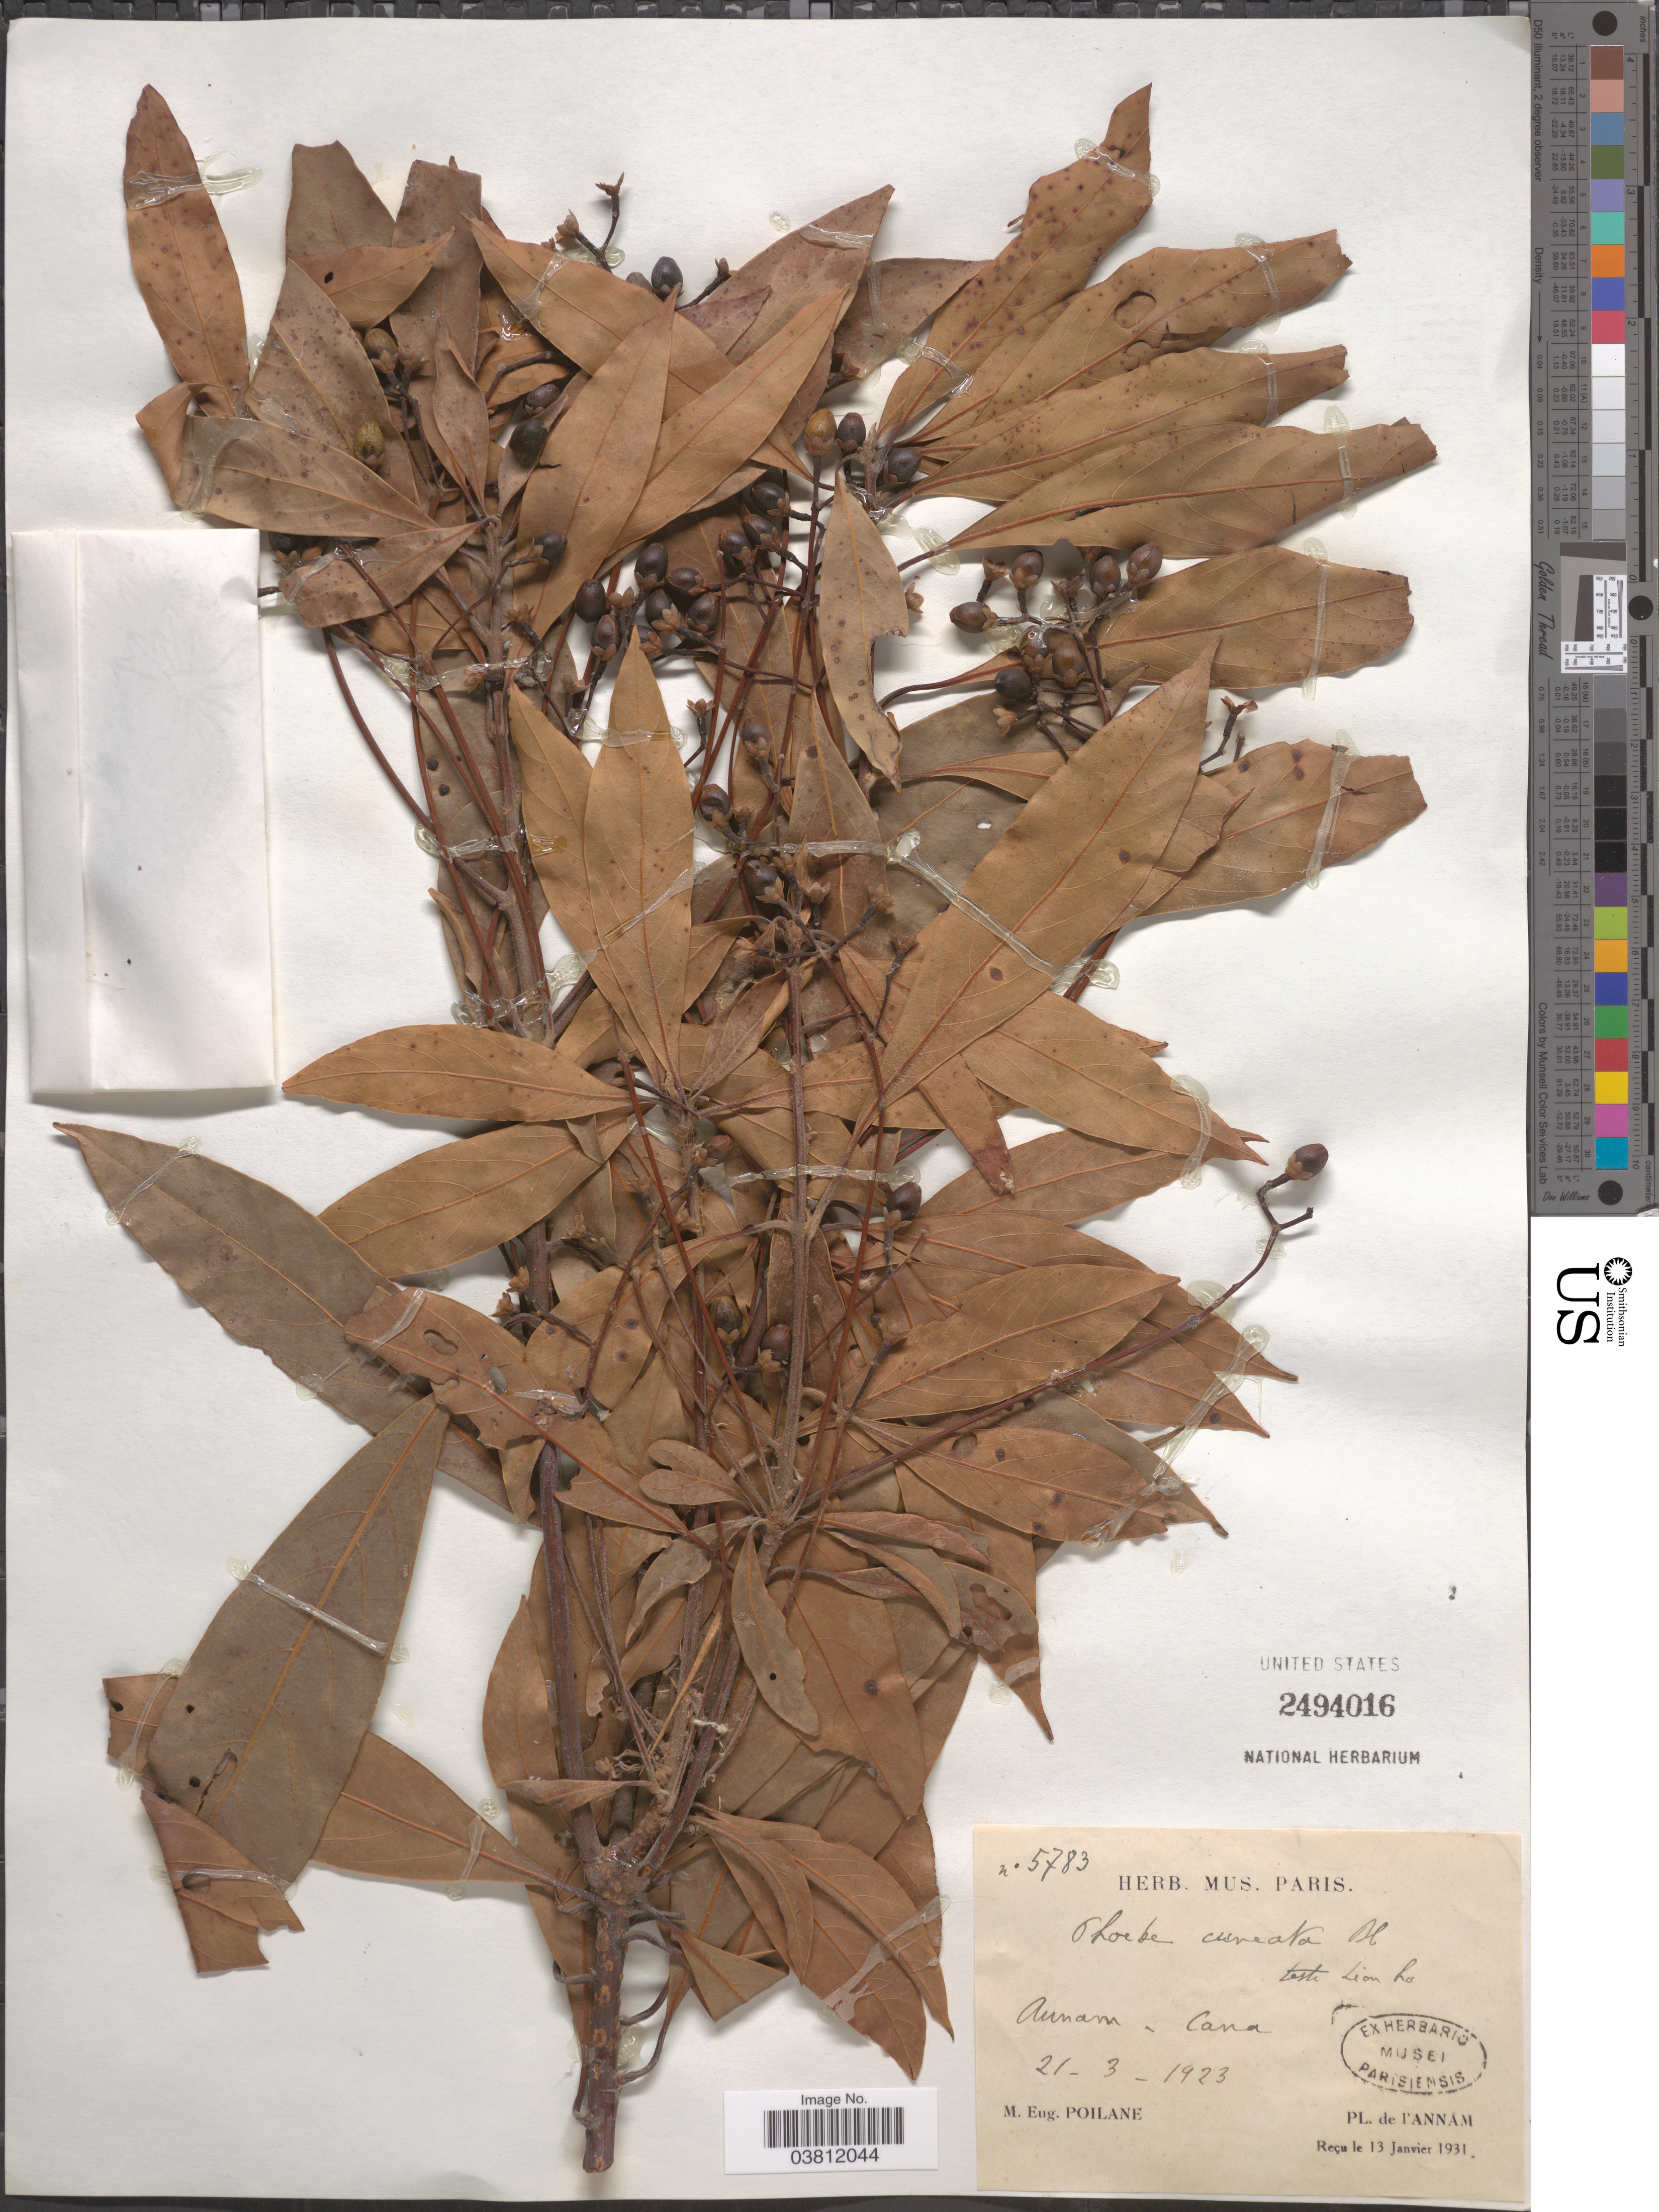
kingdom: Plantae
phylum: Tracheophyta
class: Magnoliopsida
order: Laurales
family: Lauraceae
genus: Phoebe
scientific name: Phoebe macrophylla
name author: Blume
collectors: M. Poilane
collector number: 5783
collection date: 1923-03-21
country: Vietnam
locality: Annam- Cana.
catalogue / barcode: US 2494016